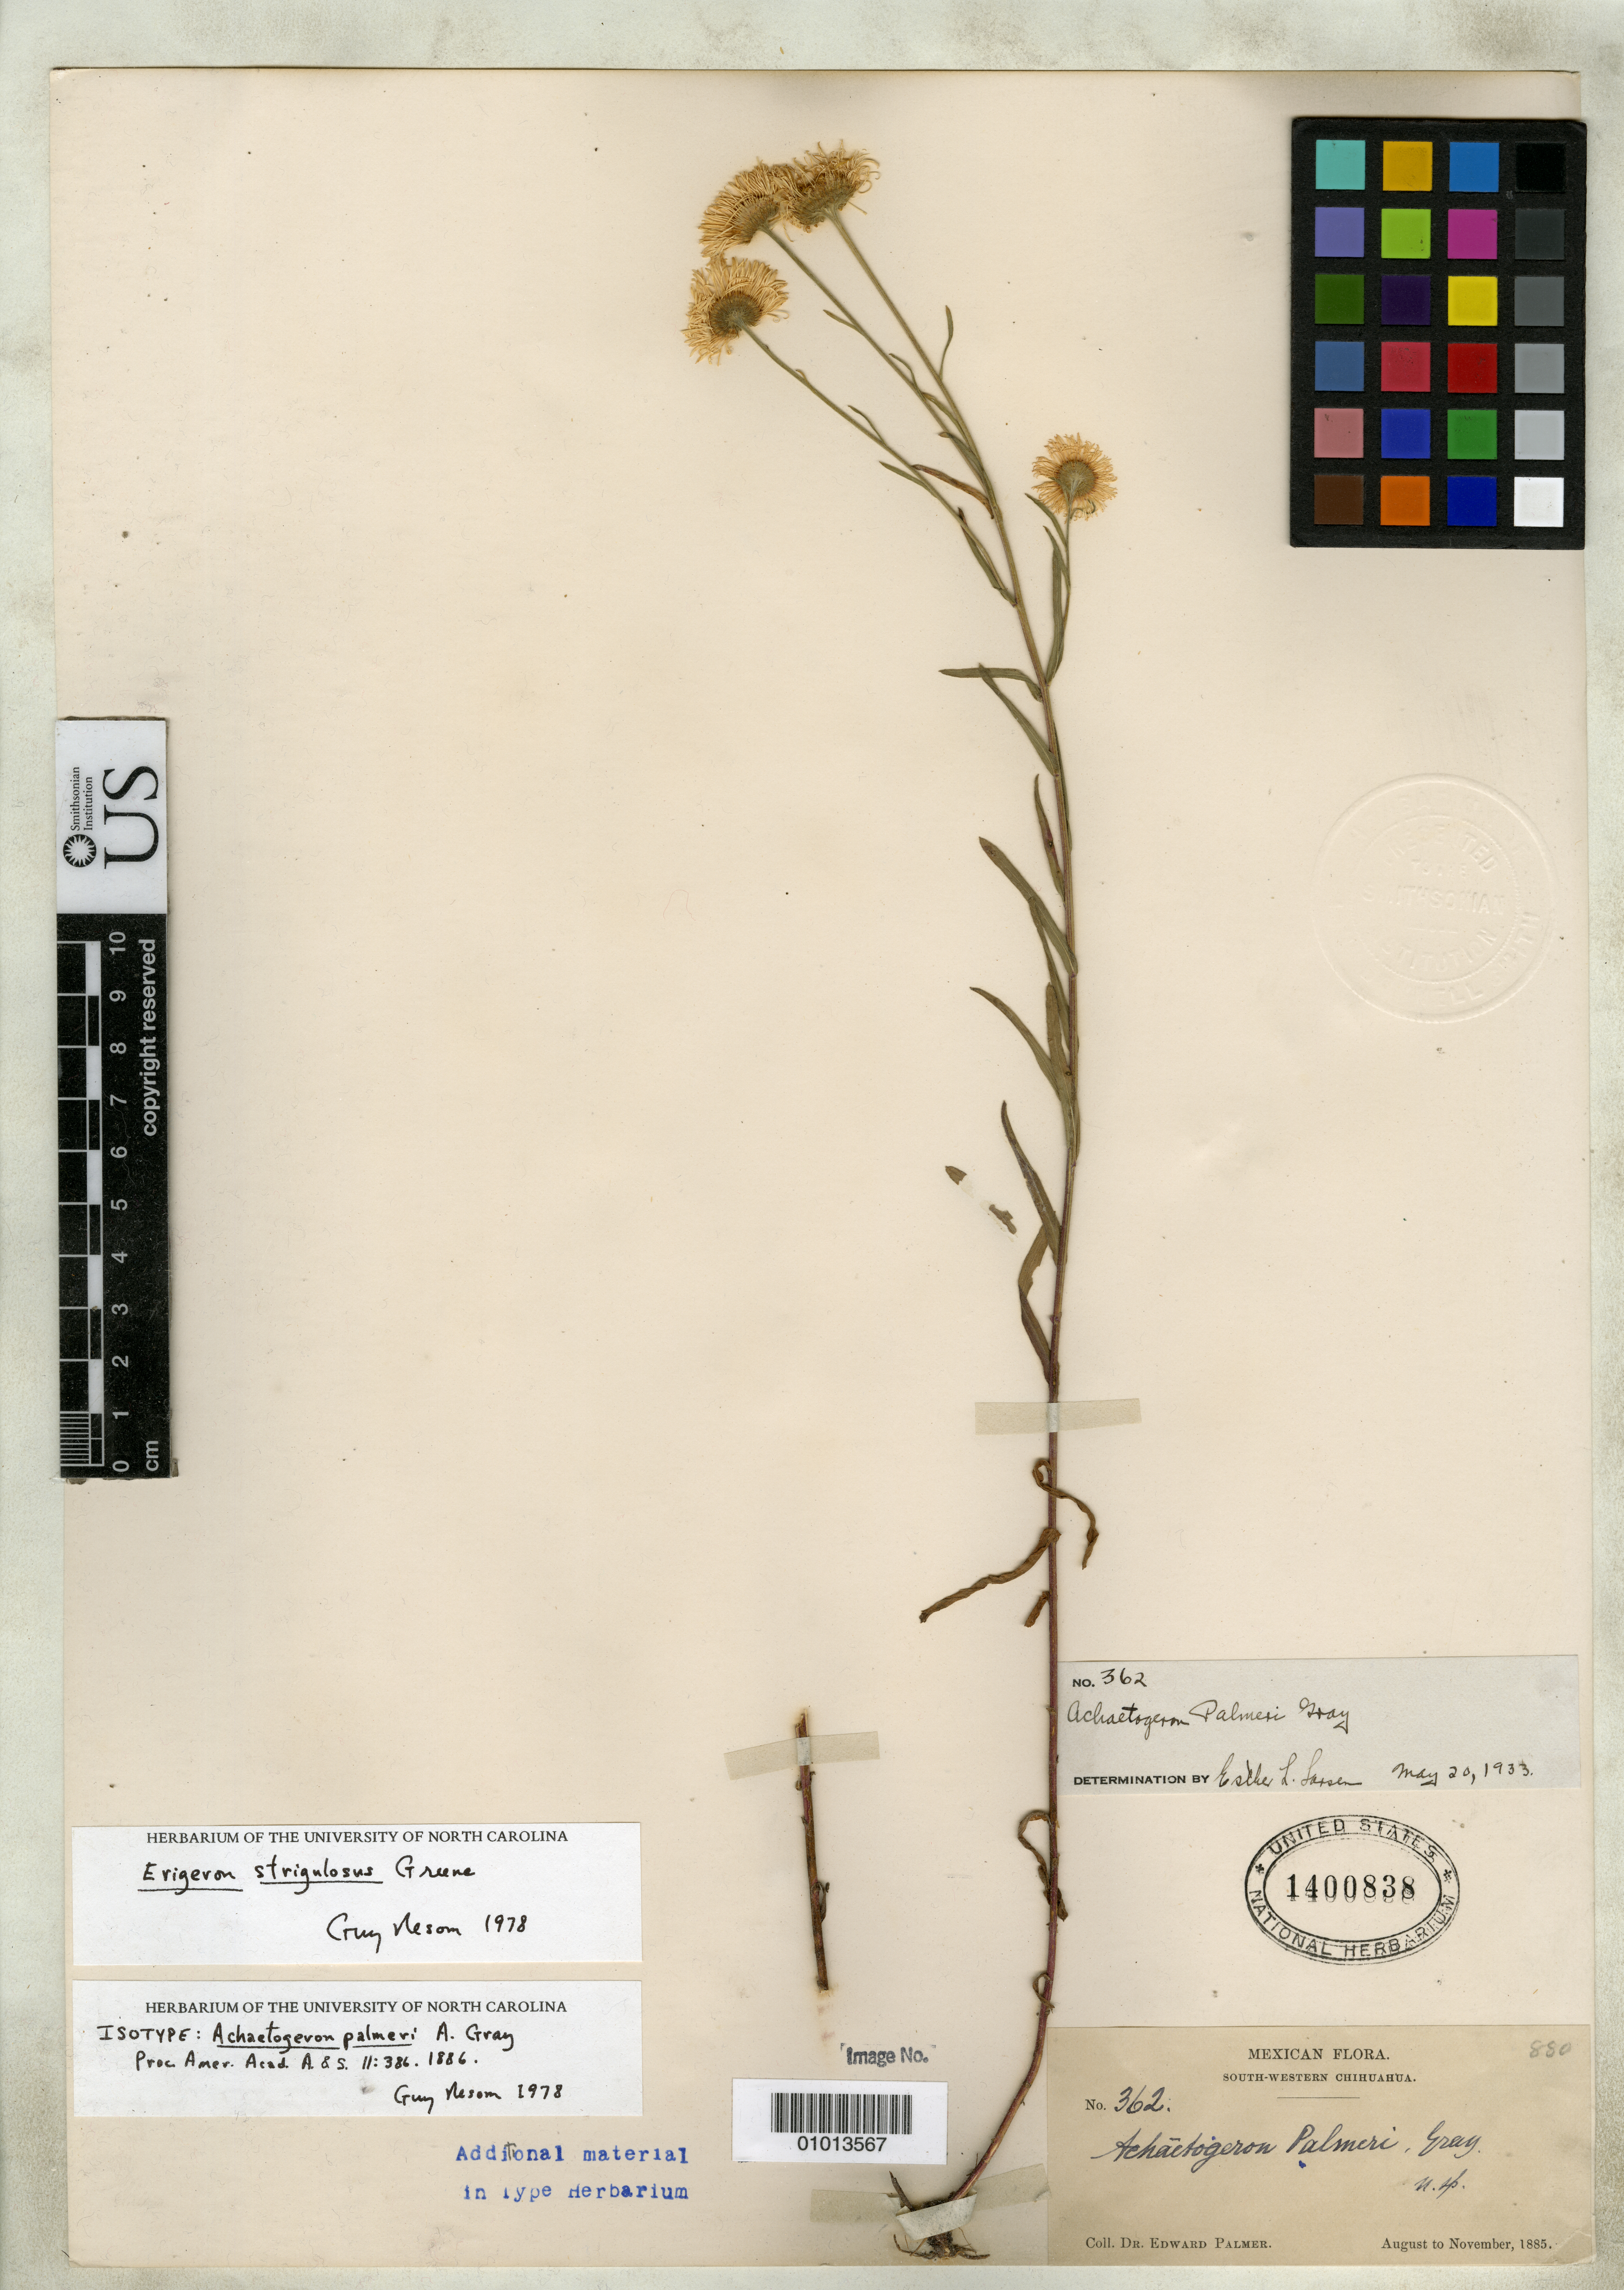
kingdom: Plantae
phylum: Tracheophyta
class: Magnoliopsida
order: Asterales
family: Asteraceae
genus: Achaetogeron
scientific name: Achaetogeron palmeri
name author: A. Gray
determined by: Nesom, Guy L.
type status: Isotype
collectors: E. Palmer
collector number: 362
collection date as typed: Aug 1885 to Nov 1885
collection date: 1885-08/1885-11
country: Mexico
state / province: Chihuahua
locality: South-western Chihuahua.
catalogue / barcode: US 1400838